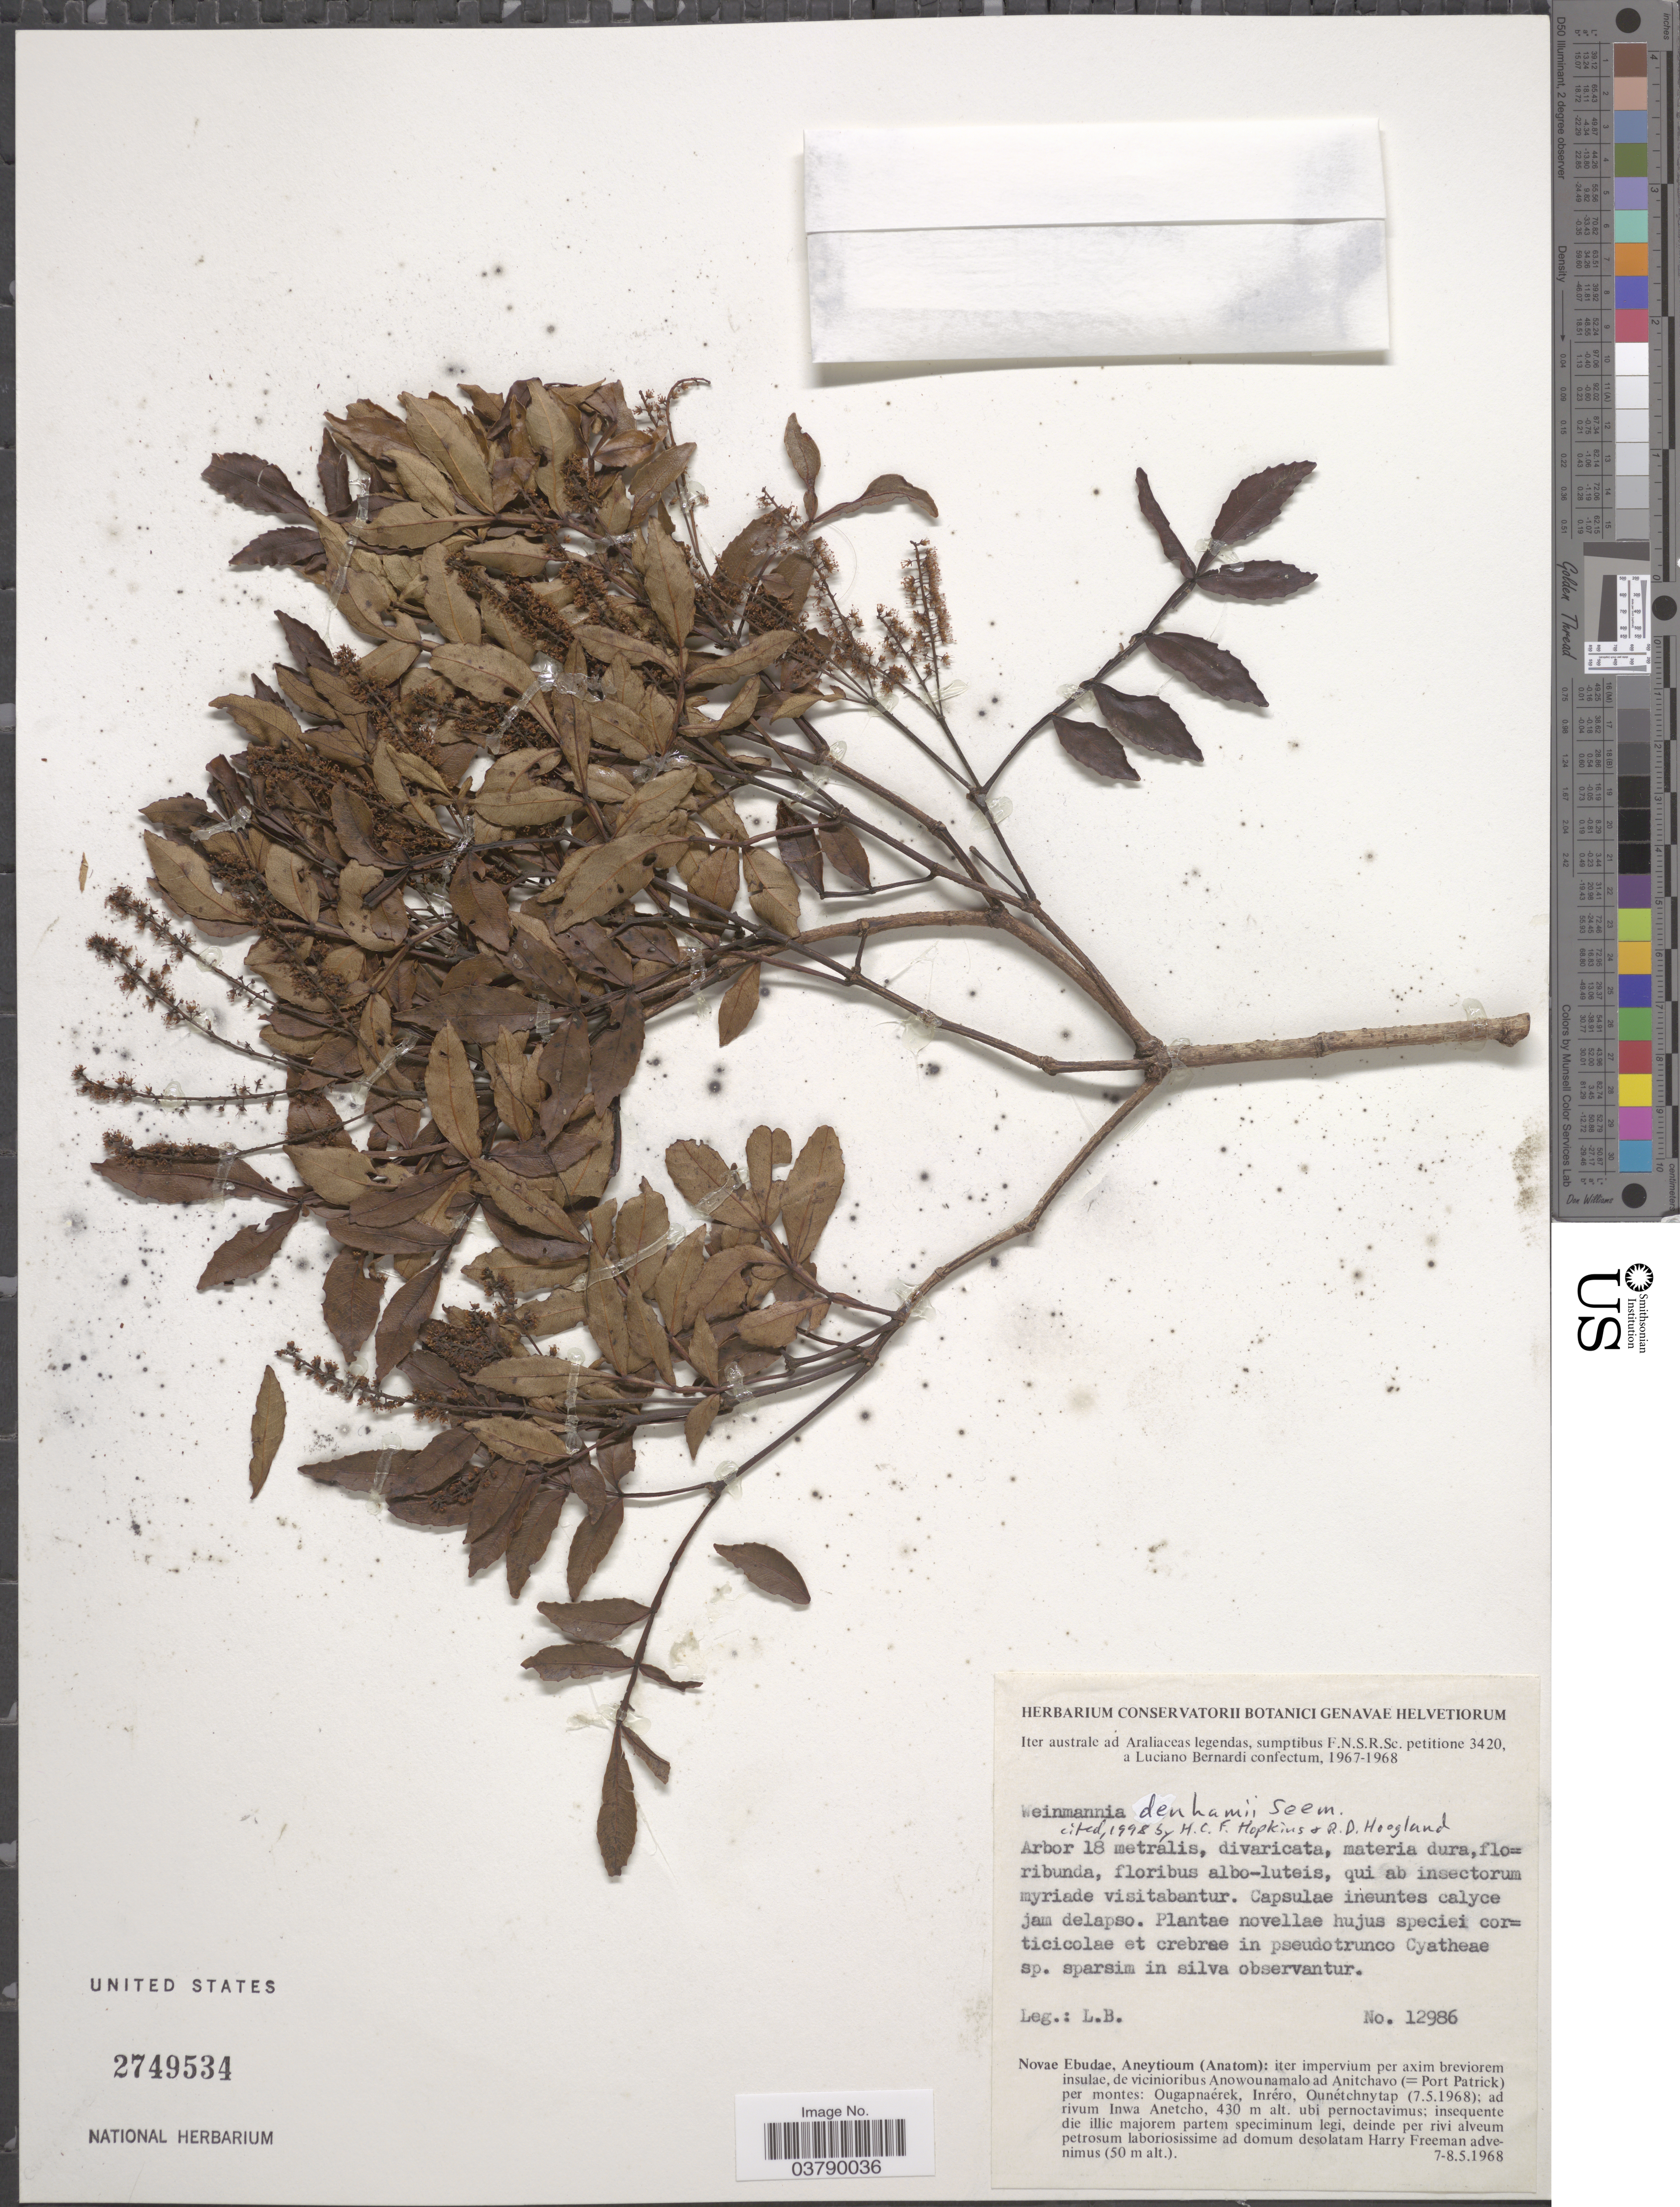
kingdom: Plantae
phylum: Tracheophyta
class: Magnoliopsida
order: Oxalidales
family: Cunoniaceae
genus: Pterophylla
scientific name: Pterophylla denhamii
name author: (Seem.) Pillon & H.C. Hopkins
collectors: L. Bernardi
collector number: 12986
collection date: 1968-05-07/1968-05-08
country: Vanuatu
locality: Novae Ebudae, Aneytioum (Anatom): iter impervium per axim breviorem insulae, de vicinioribus Anowounamalo ad Anitchavo (= Port Patrick) per montes.?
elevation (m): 50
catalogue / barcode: US 2749534